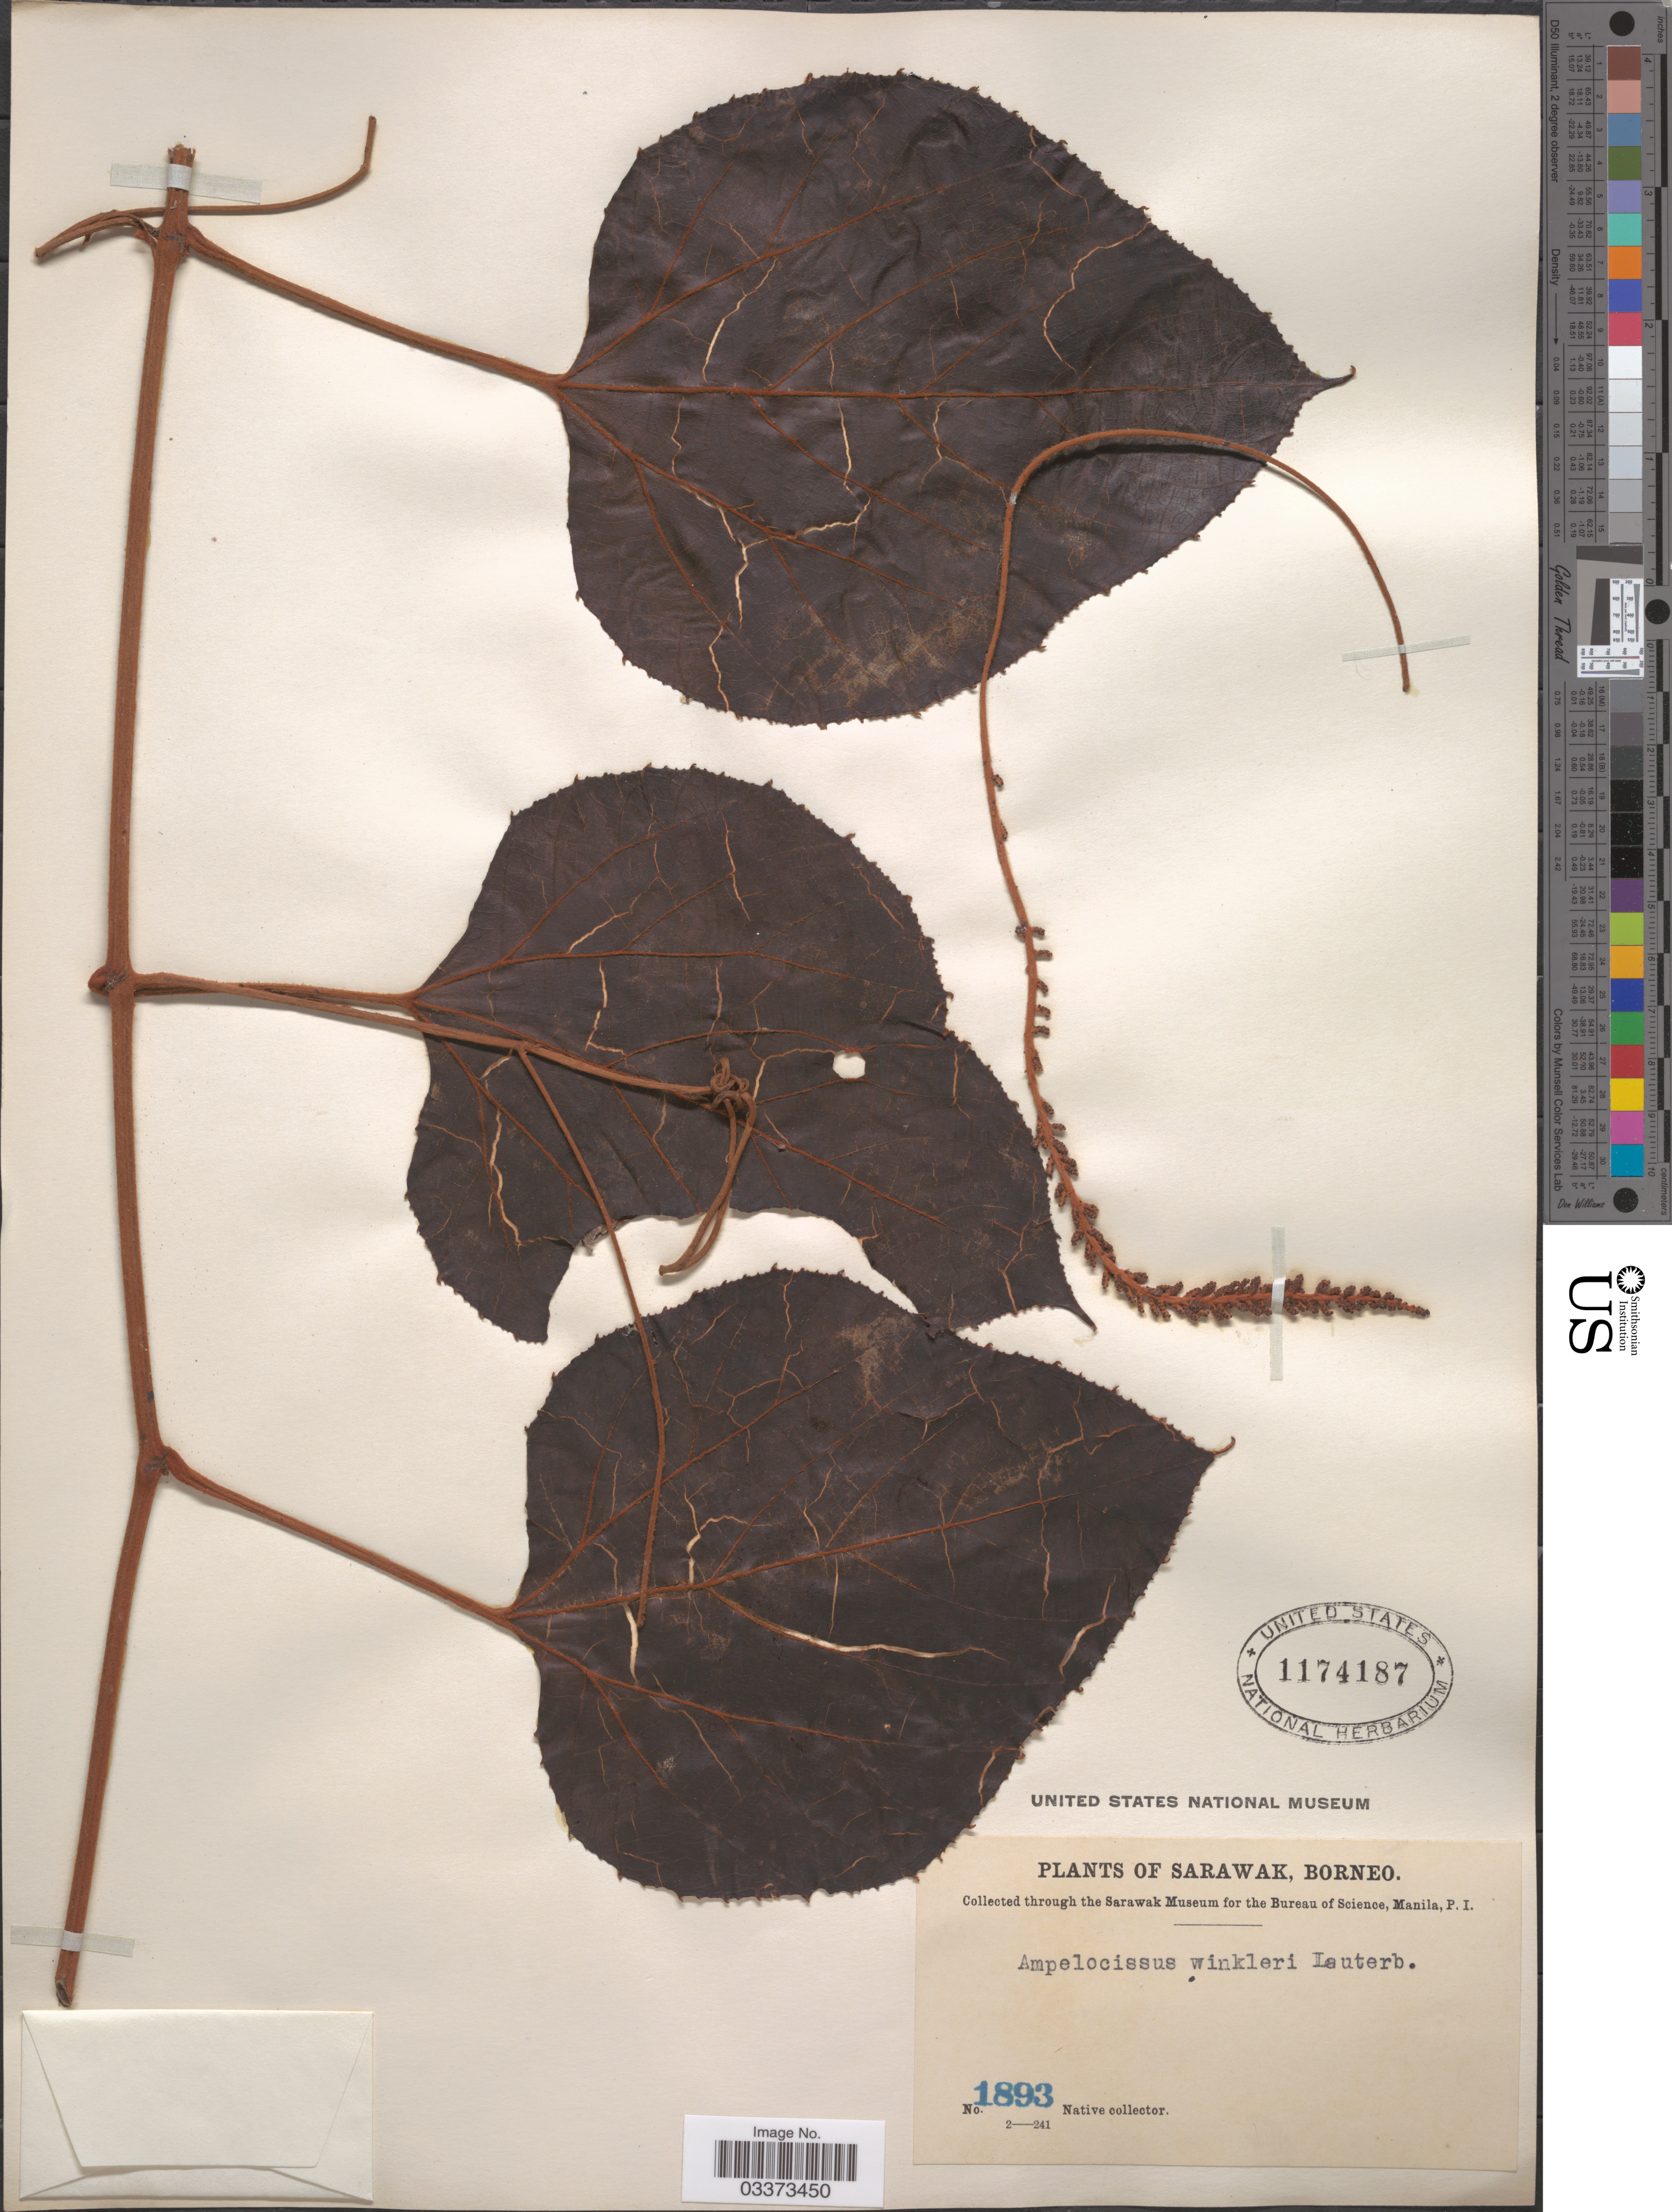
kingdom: Plantae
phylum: Tracheophyta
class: Magnoliopsida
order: Vitales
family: Vitaceae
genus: Ampelocissus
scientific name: Ampelocissus winkleri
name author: Lauterb.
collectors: Native collector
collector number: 1893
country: Malaysia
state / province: Sarawak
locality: Borneo.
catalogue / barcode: US 1174187